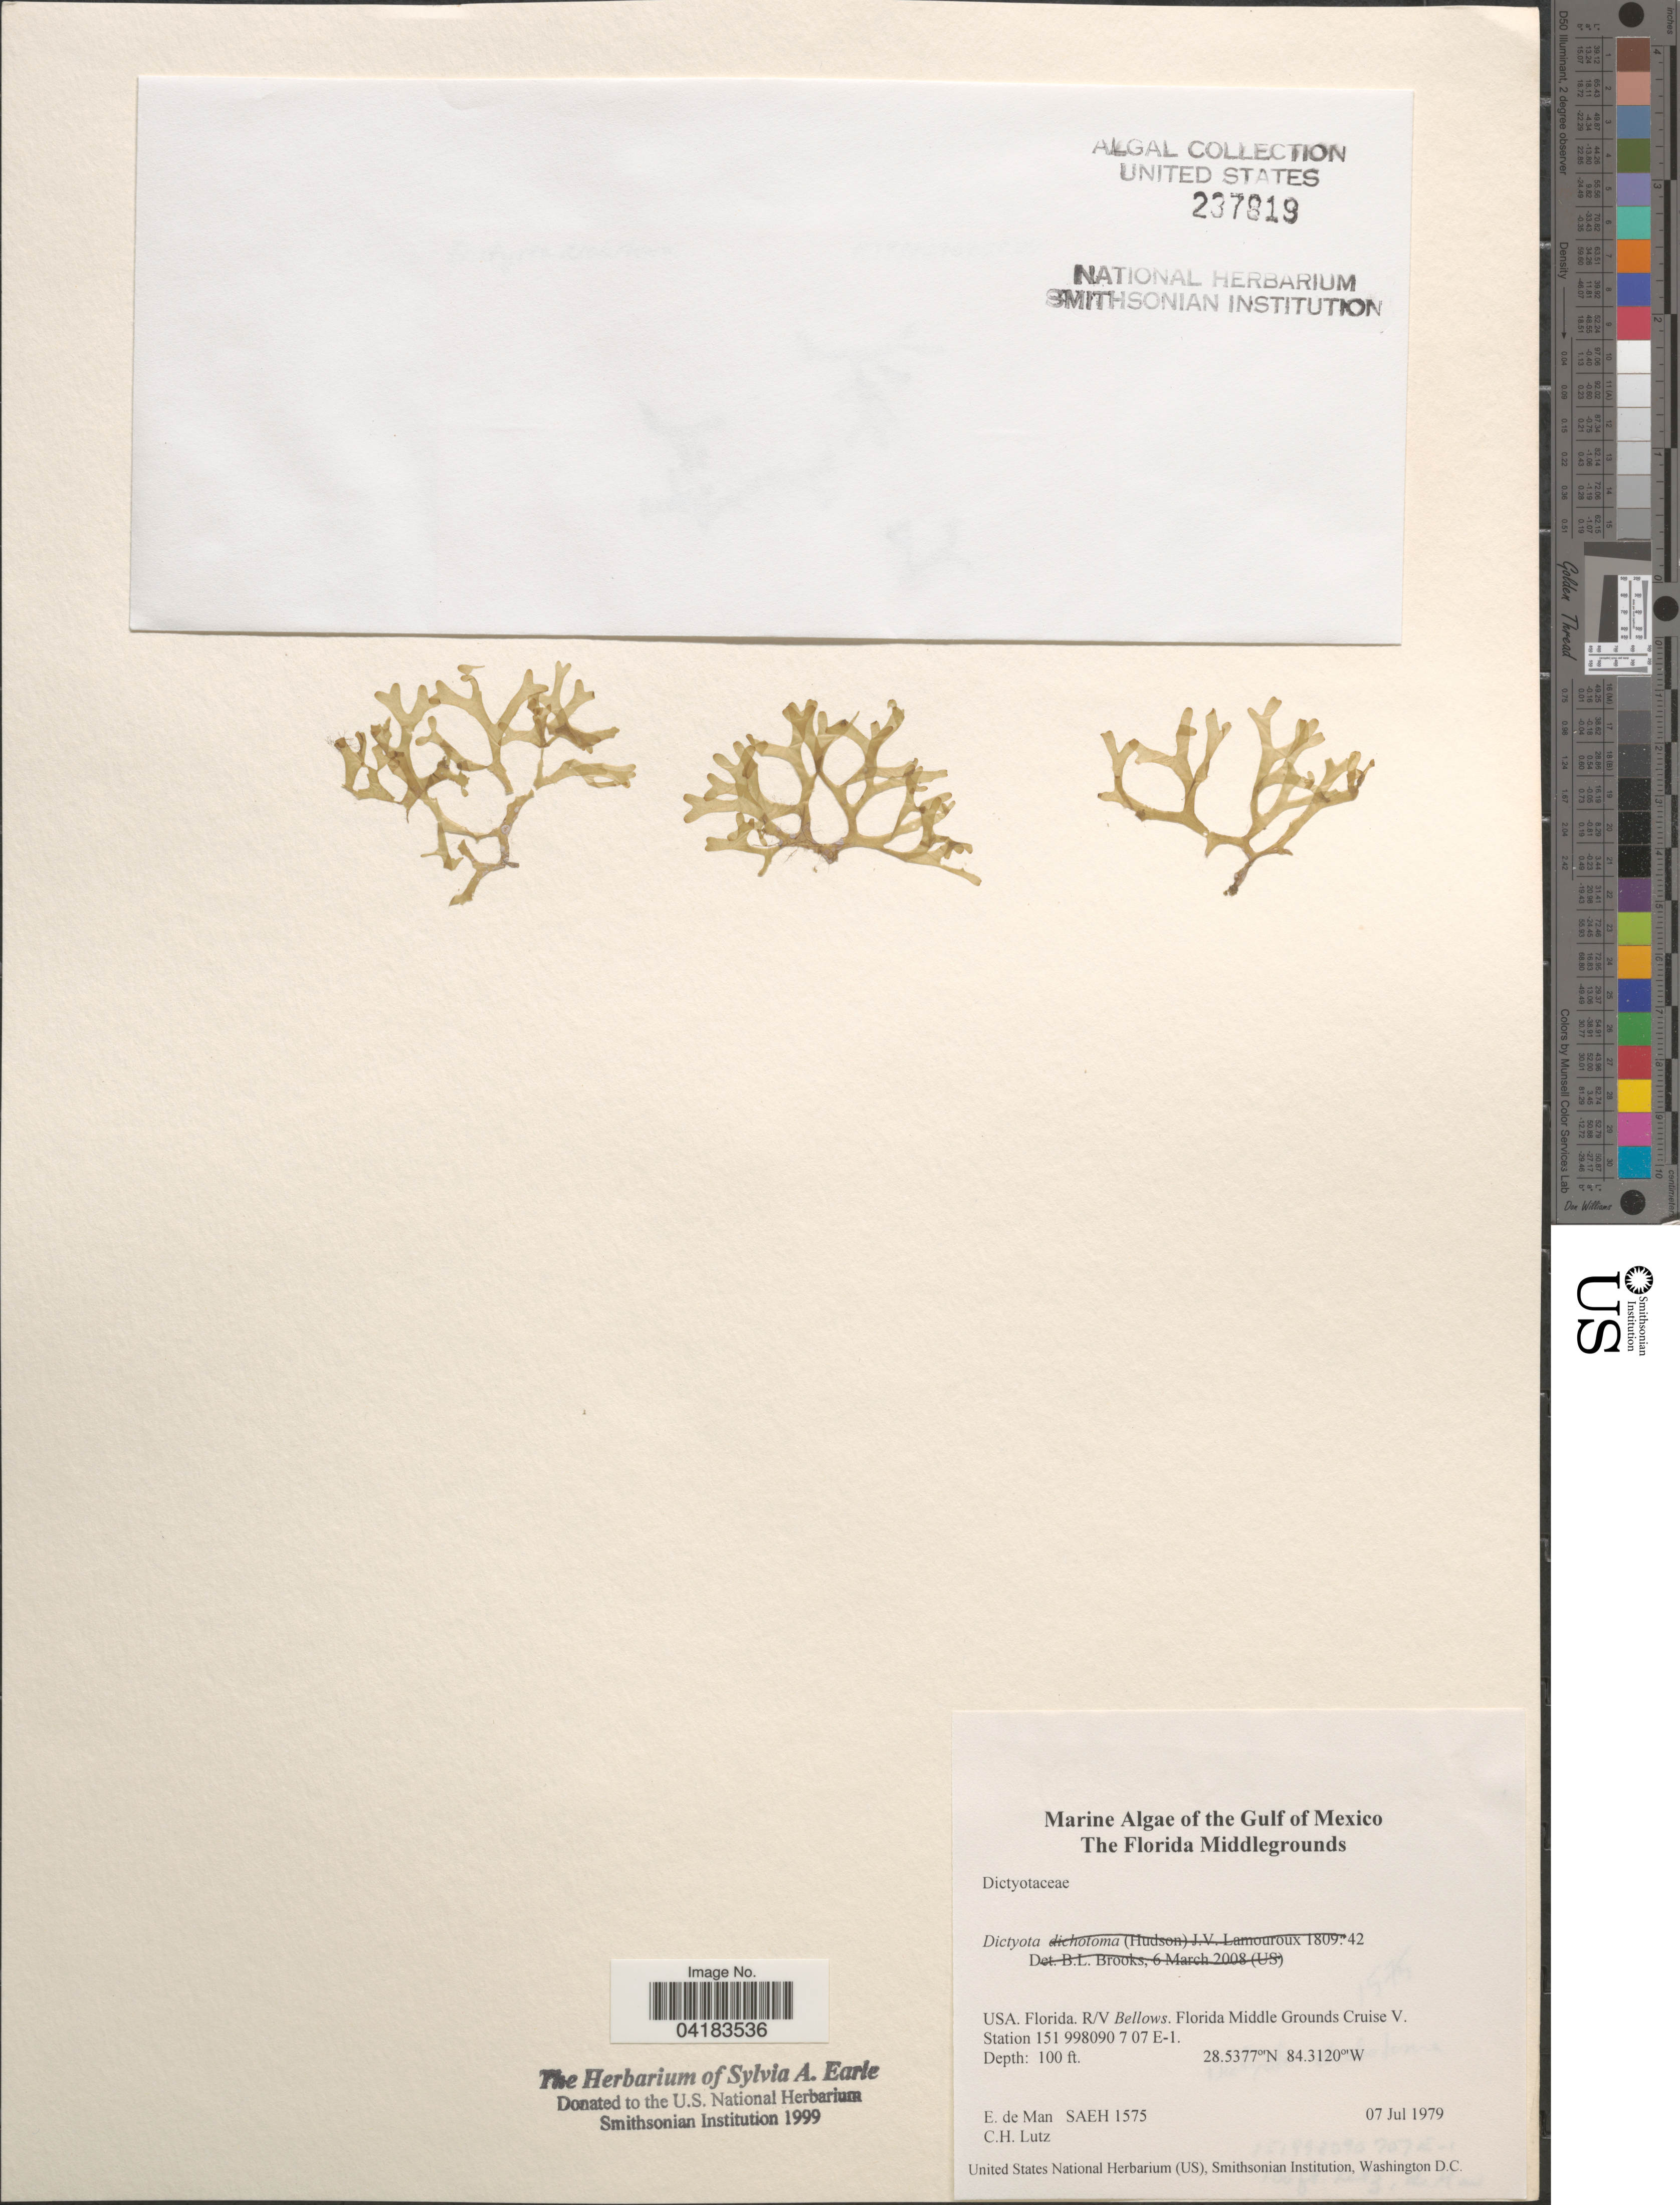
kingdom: Chromista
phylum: Ochrophyta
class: Phaeophyceae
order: Dictyotales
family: Dictyotaceae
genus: Dictyota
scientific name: Dictyota sp.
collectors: E. de Man & C. Lutz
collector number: SAEH1575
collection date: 1979-07-07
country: United States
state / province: Florida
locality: The Gulf of Mexico. The Florida Middlegrounds. R/V Bellows. Florida Middle Grounds Cruise V. Station 151 998090 7 07 E-1.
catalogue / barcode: US 237819